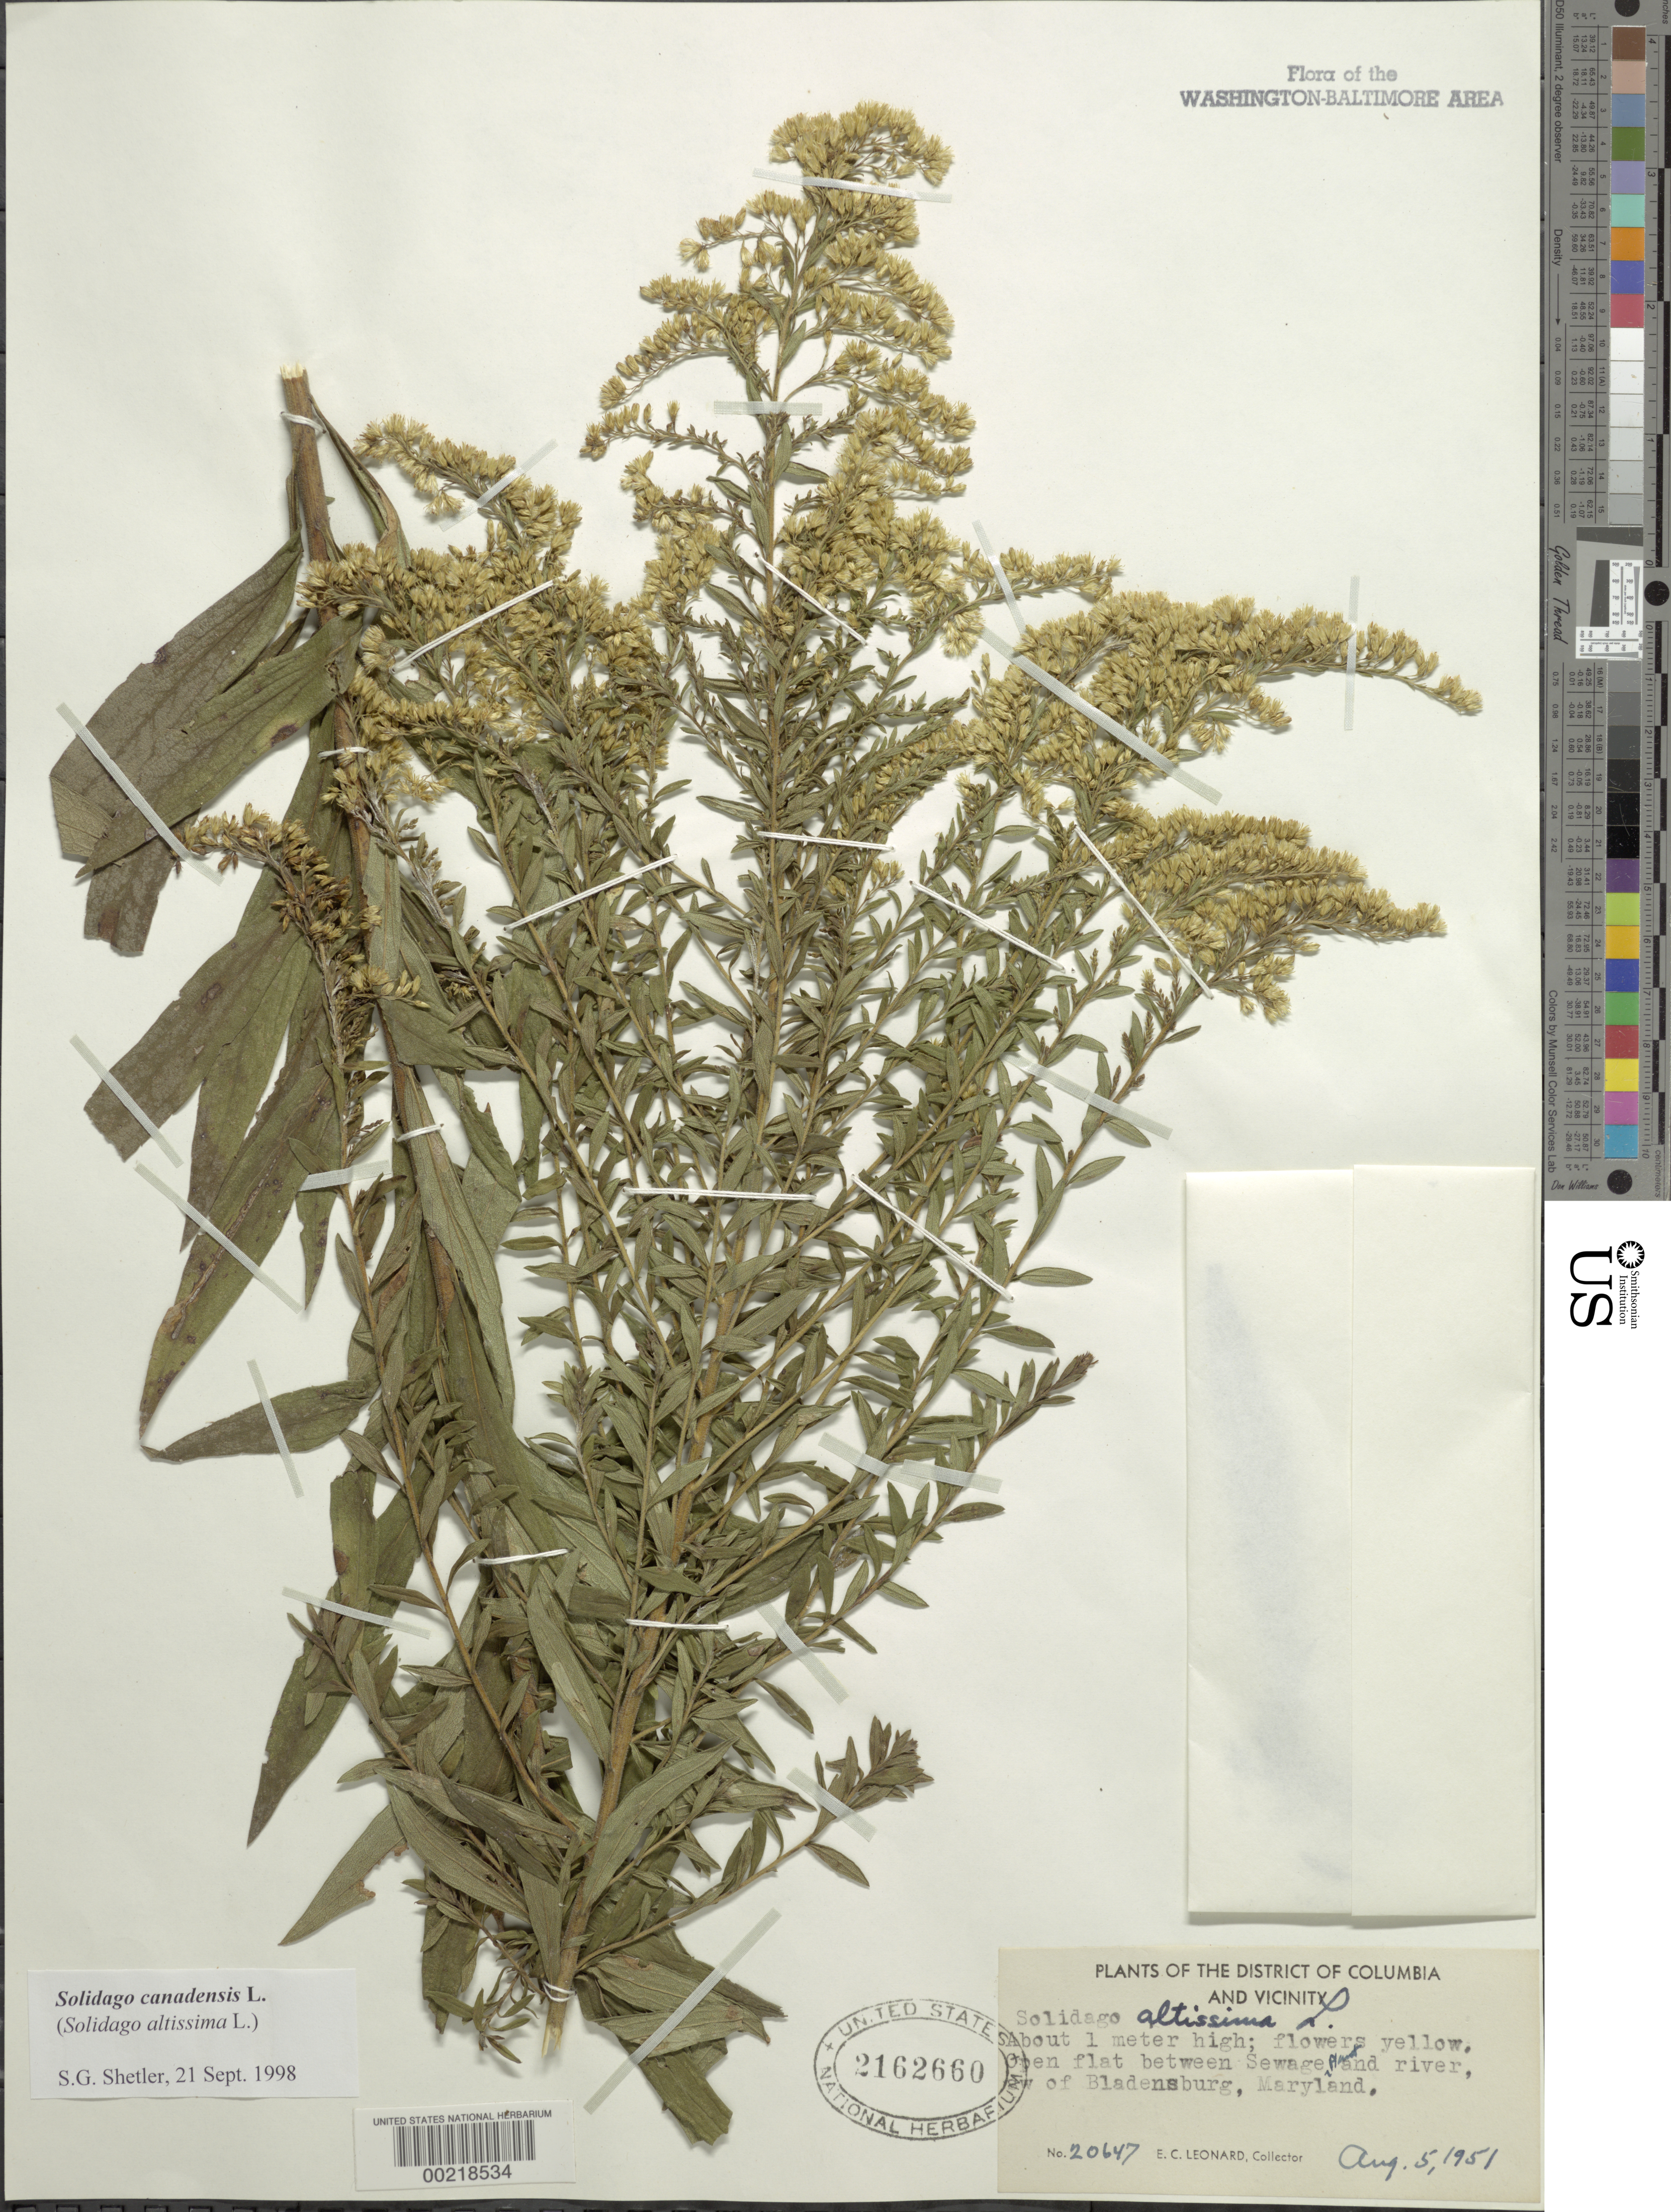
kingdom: Plantae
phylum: Tracheophyta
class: Magnoliopsida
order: Asterales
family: Asteraceae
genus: Solidago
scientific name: Solidago canadensis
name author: L.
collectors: E. C. Leonard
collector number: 20647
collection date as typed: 05 Aug 1951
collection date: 1951-08-05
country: United States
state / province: Maryland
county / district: Prince George's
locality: SW of Bladensburg, between Sewage Plant and River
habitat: Open flat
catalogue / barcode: US 2162660